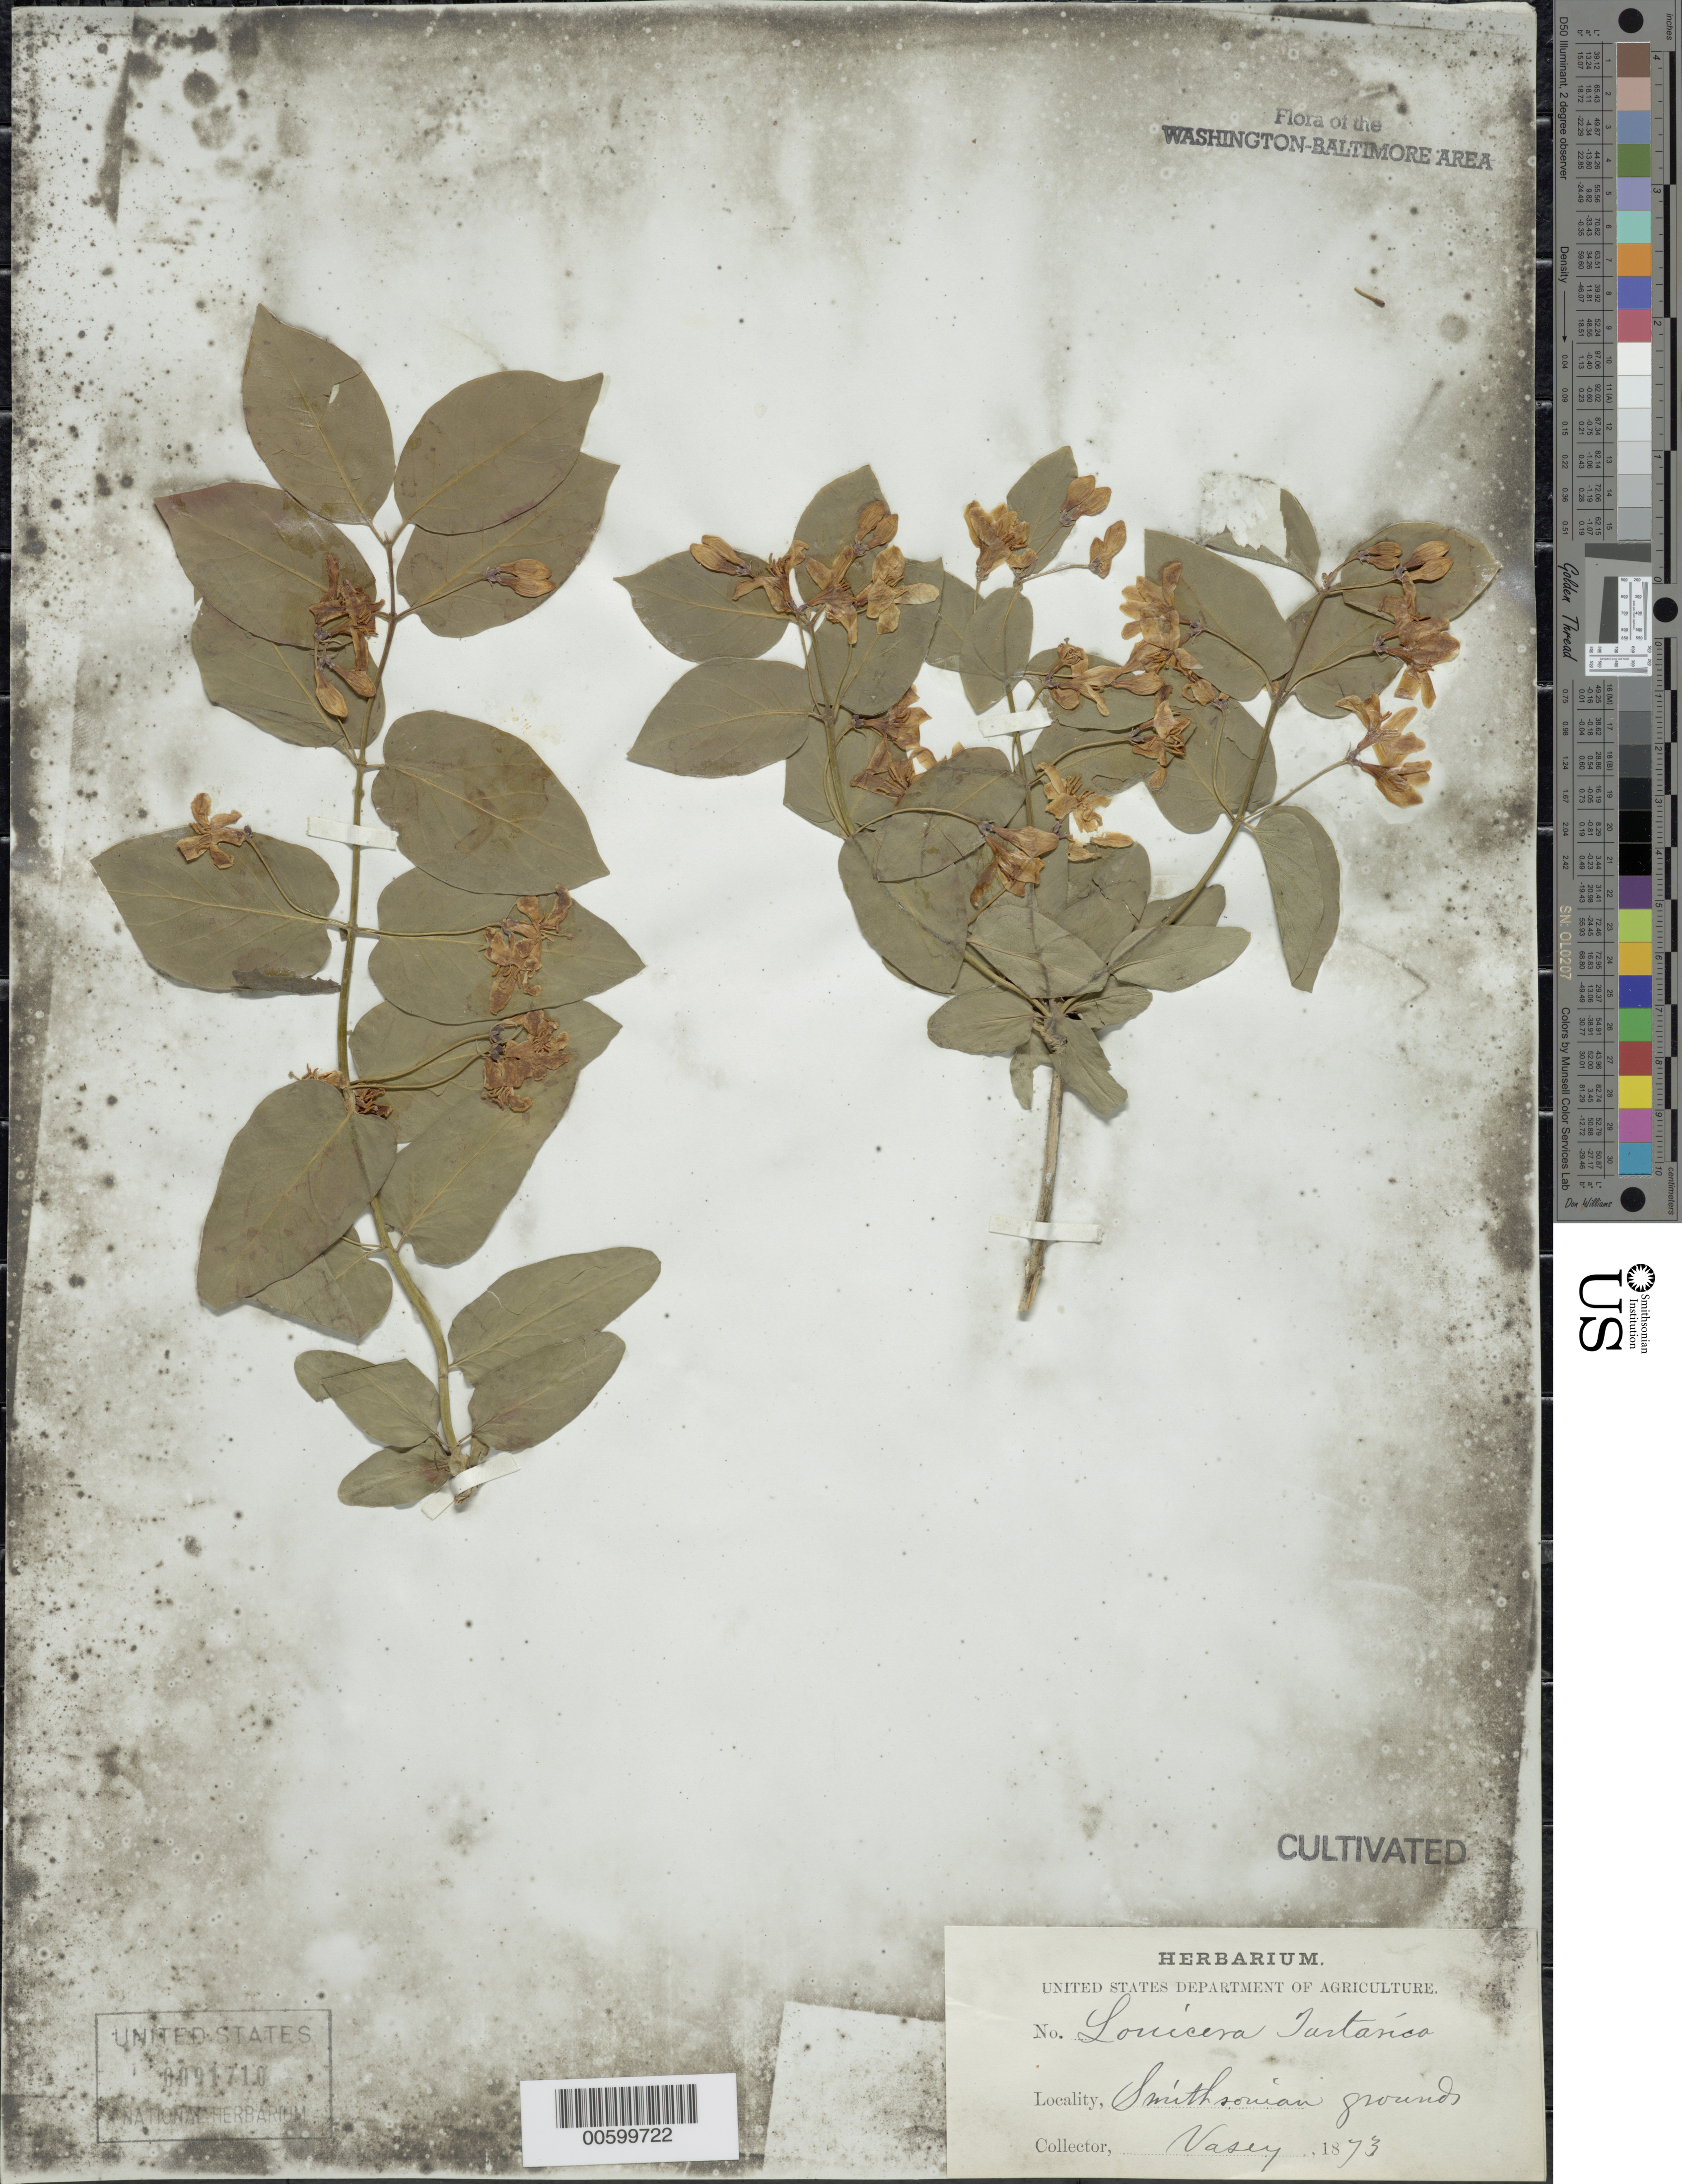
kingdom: Plantae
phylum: Tracheophyta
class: Magnoliopsida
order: Dipsacales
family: Caprifoliaceae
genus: Lonicera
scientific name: Lonicera tatarica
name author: L.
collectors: G. Vasey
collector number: s.n. \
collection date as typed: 1873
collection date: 1873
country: United States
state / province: District of Columbia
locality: Smithsonian ground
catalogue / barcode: US 91710